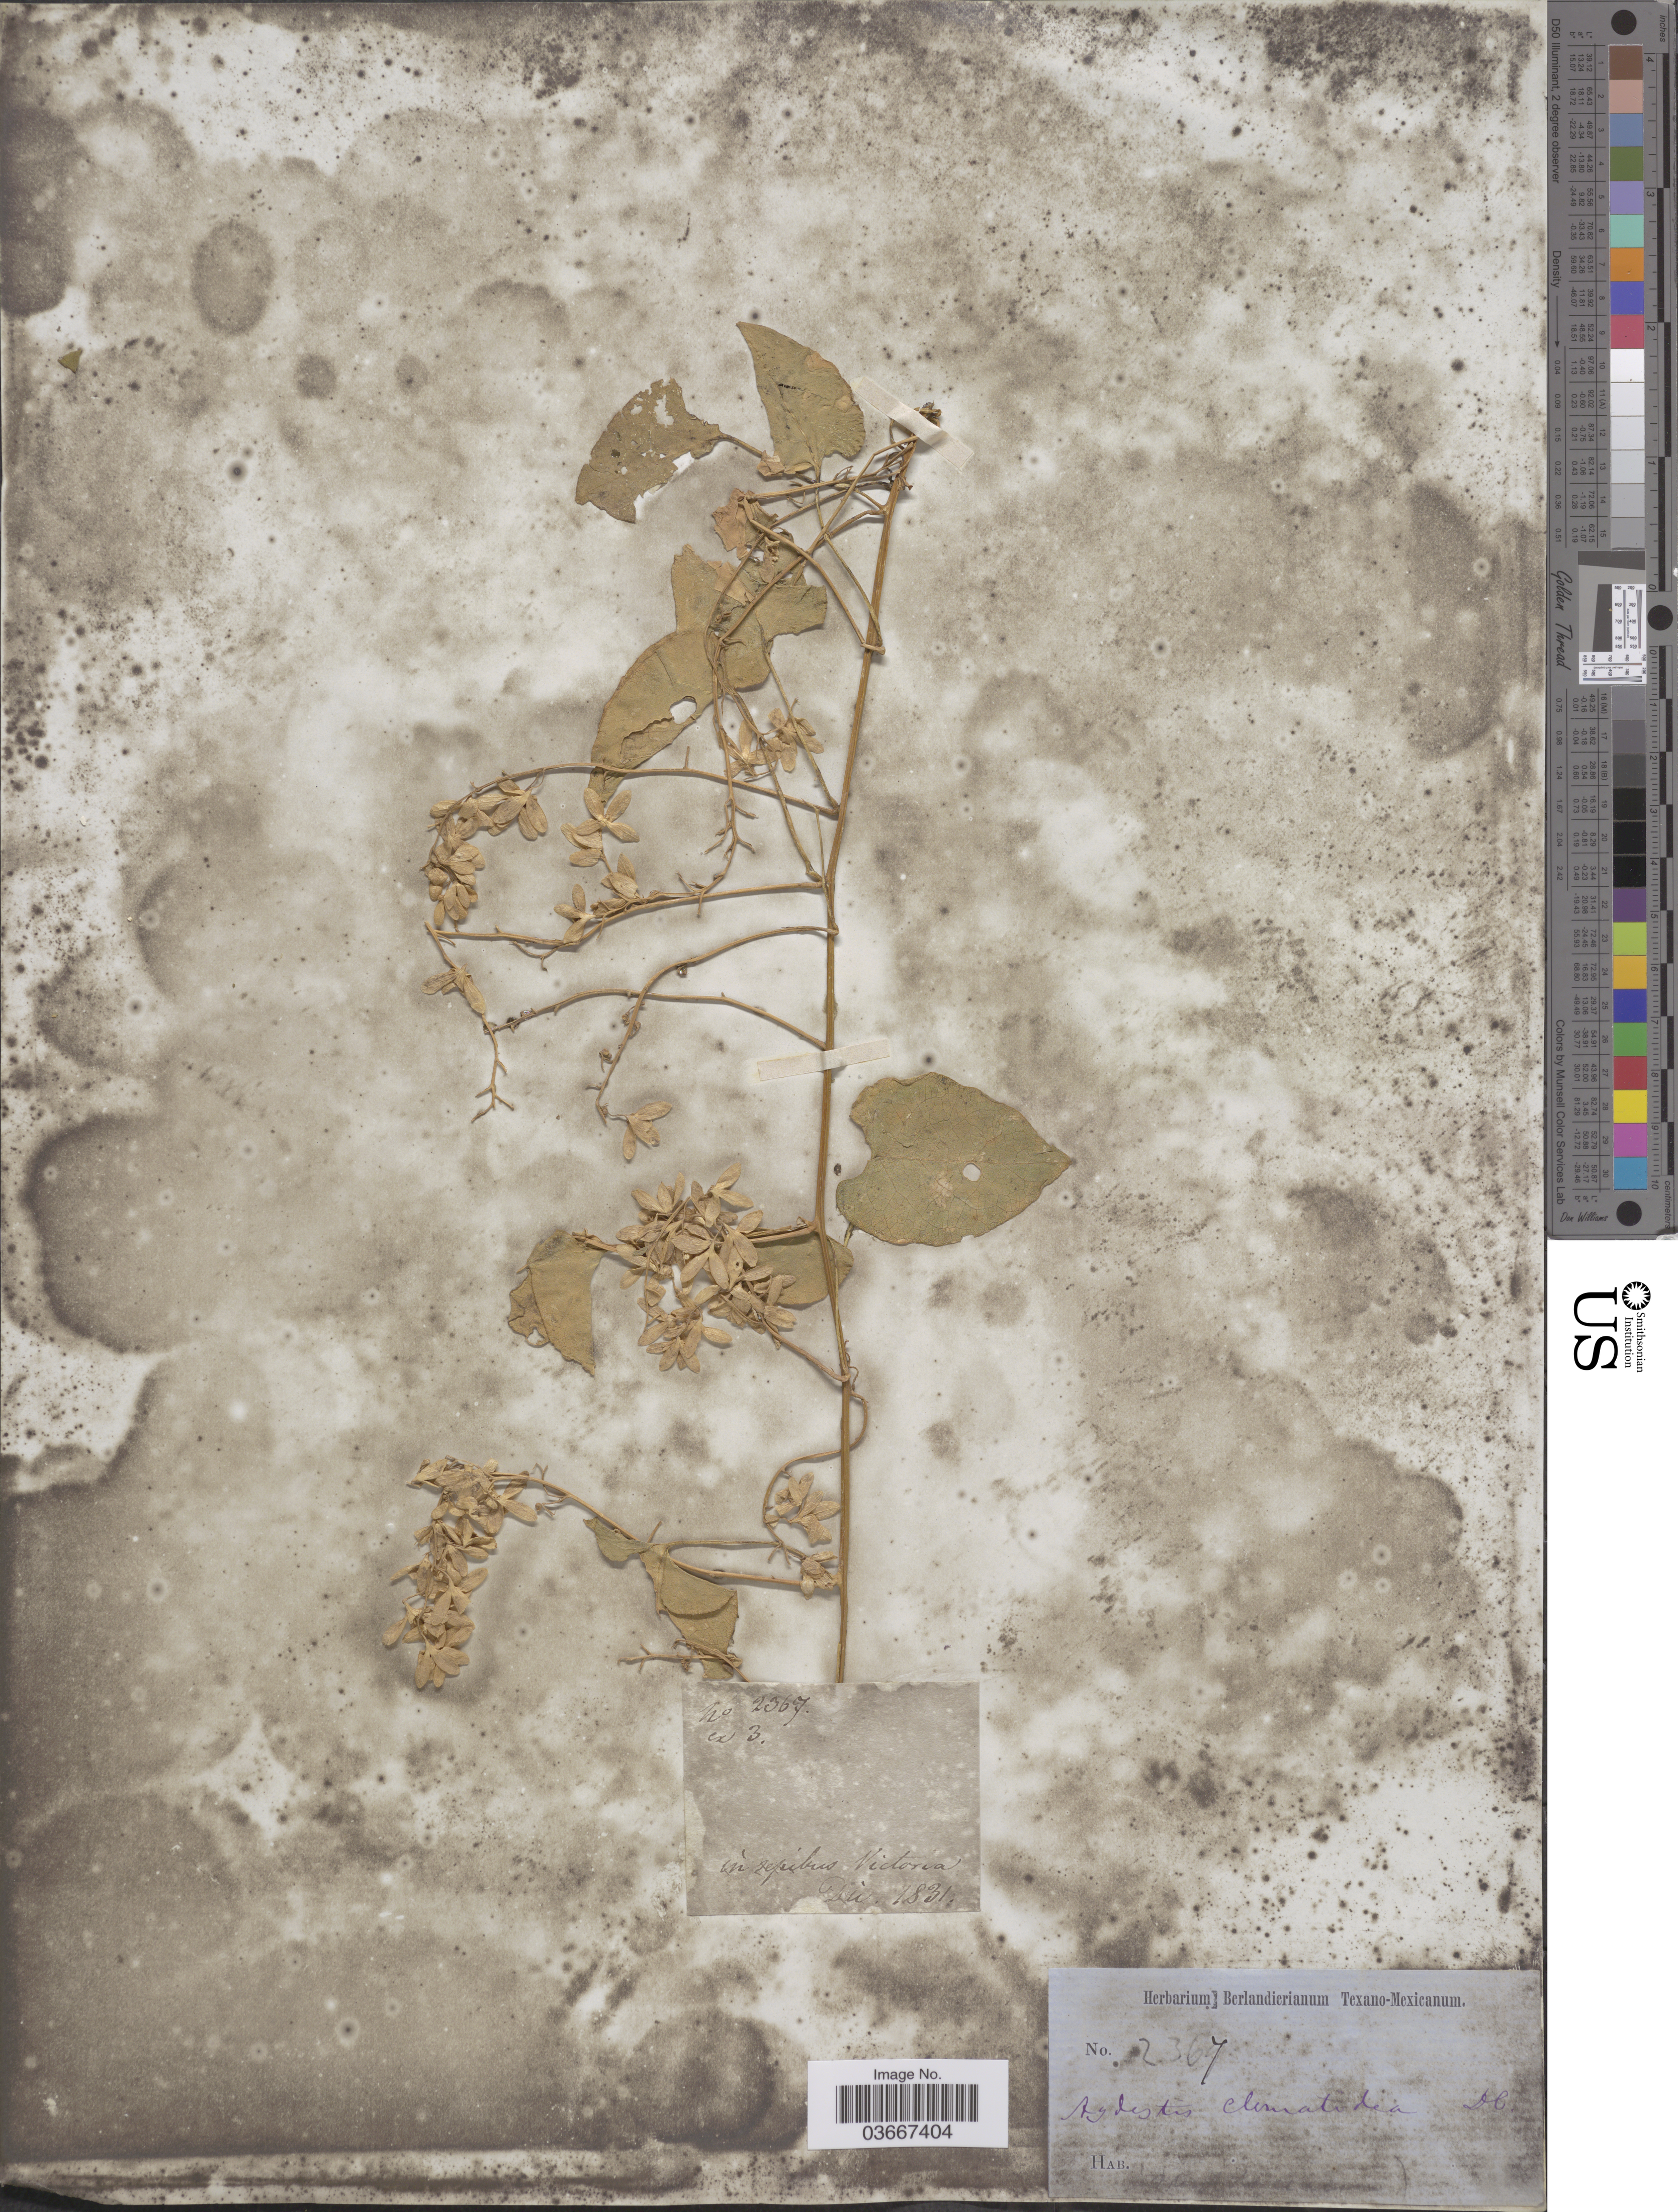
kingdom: Plantae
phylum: Tracheophyta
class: Magnoliopsida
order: Caryophyllales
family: Agdestidaceae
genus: Agdestis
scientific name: Agdestis clematidea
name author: Moc. & Sessé ex DC.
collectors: ex Herb. Berlandierianum Texano-Mexicanum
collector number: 2367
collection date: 1831-12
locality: In sepibus Victoria.